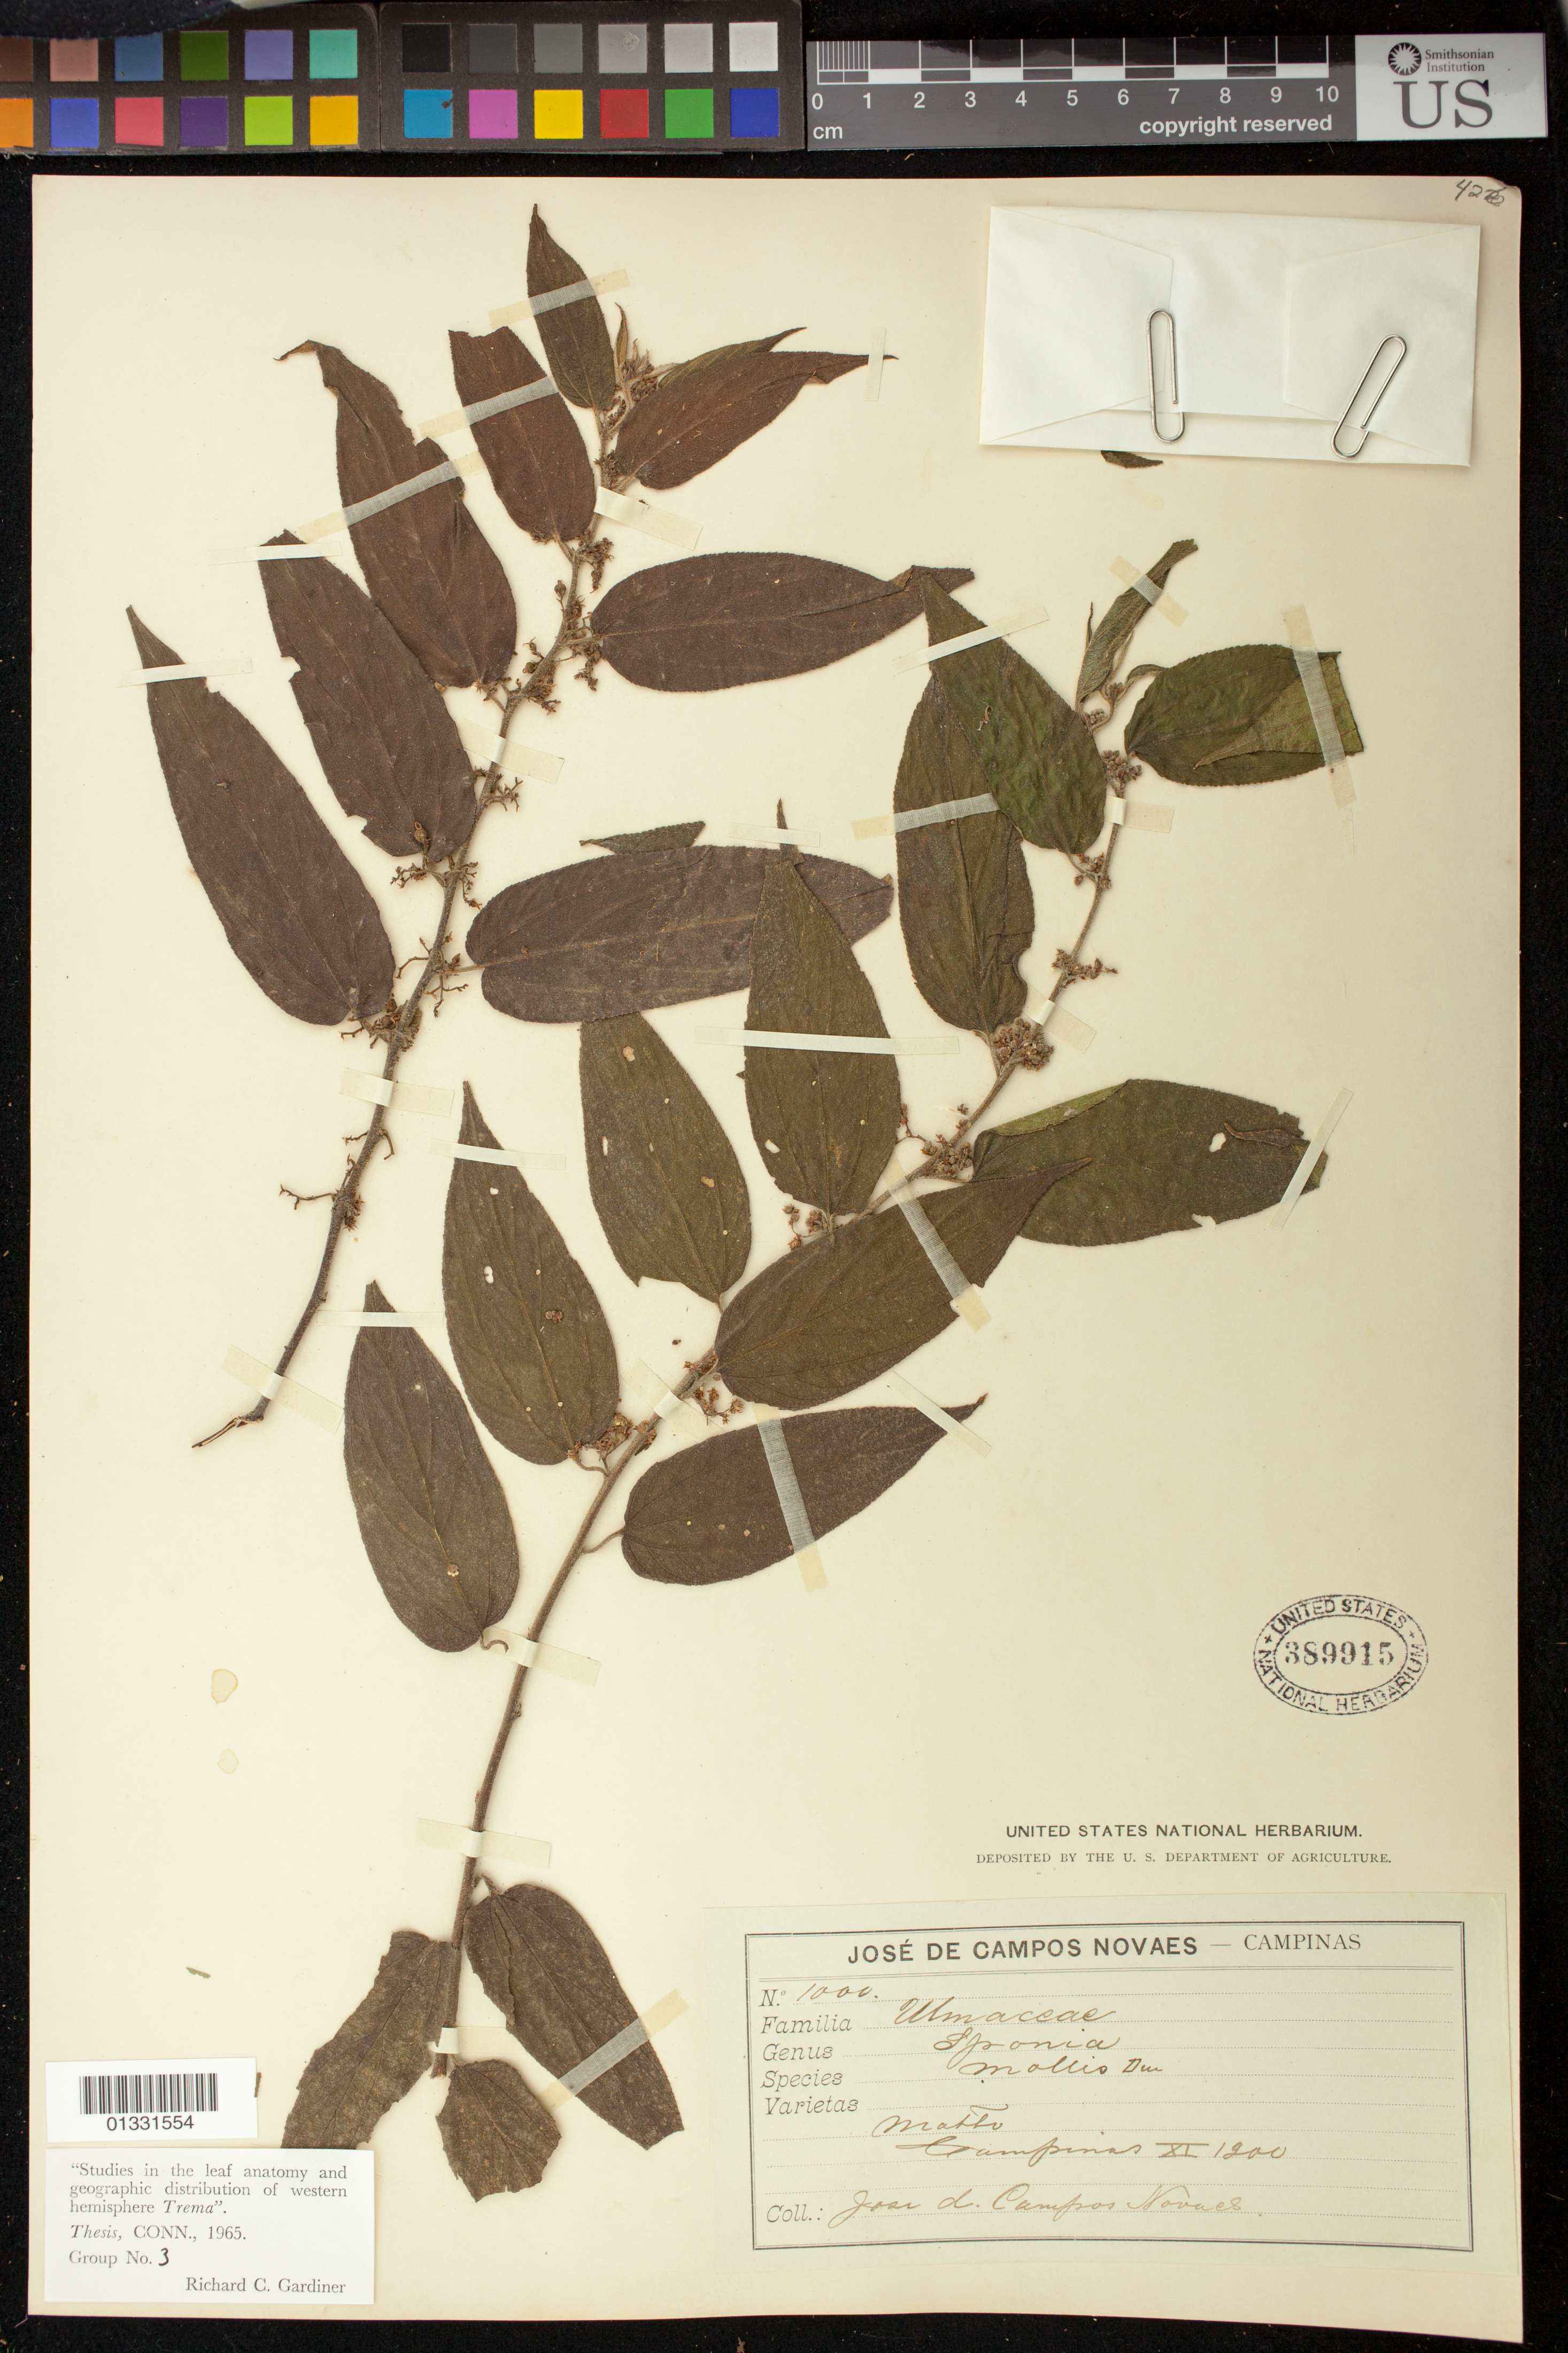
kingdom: Plantae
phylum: Tracheophyta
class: Magnoliopsida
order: Rosales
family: Cannabaceae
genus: Trema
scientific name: Trema micranthum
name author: (L.) Blume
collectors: J. Novães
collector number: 1000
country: Brazil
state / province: São Paulo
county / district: Campinas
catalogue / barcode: US 389915